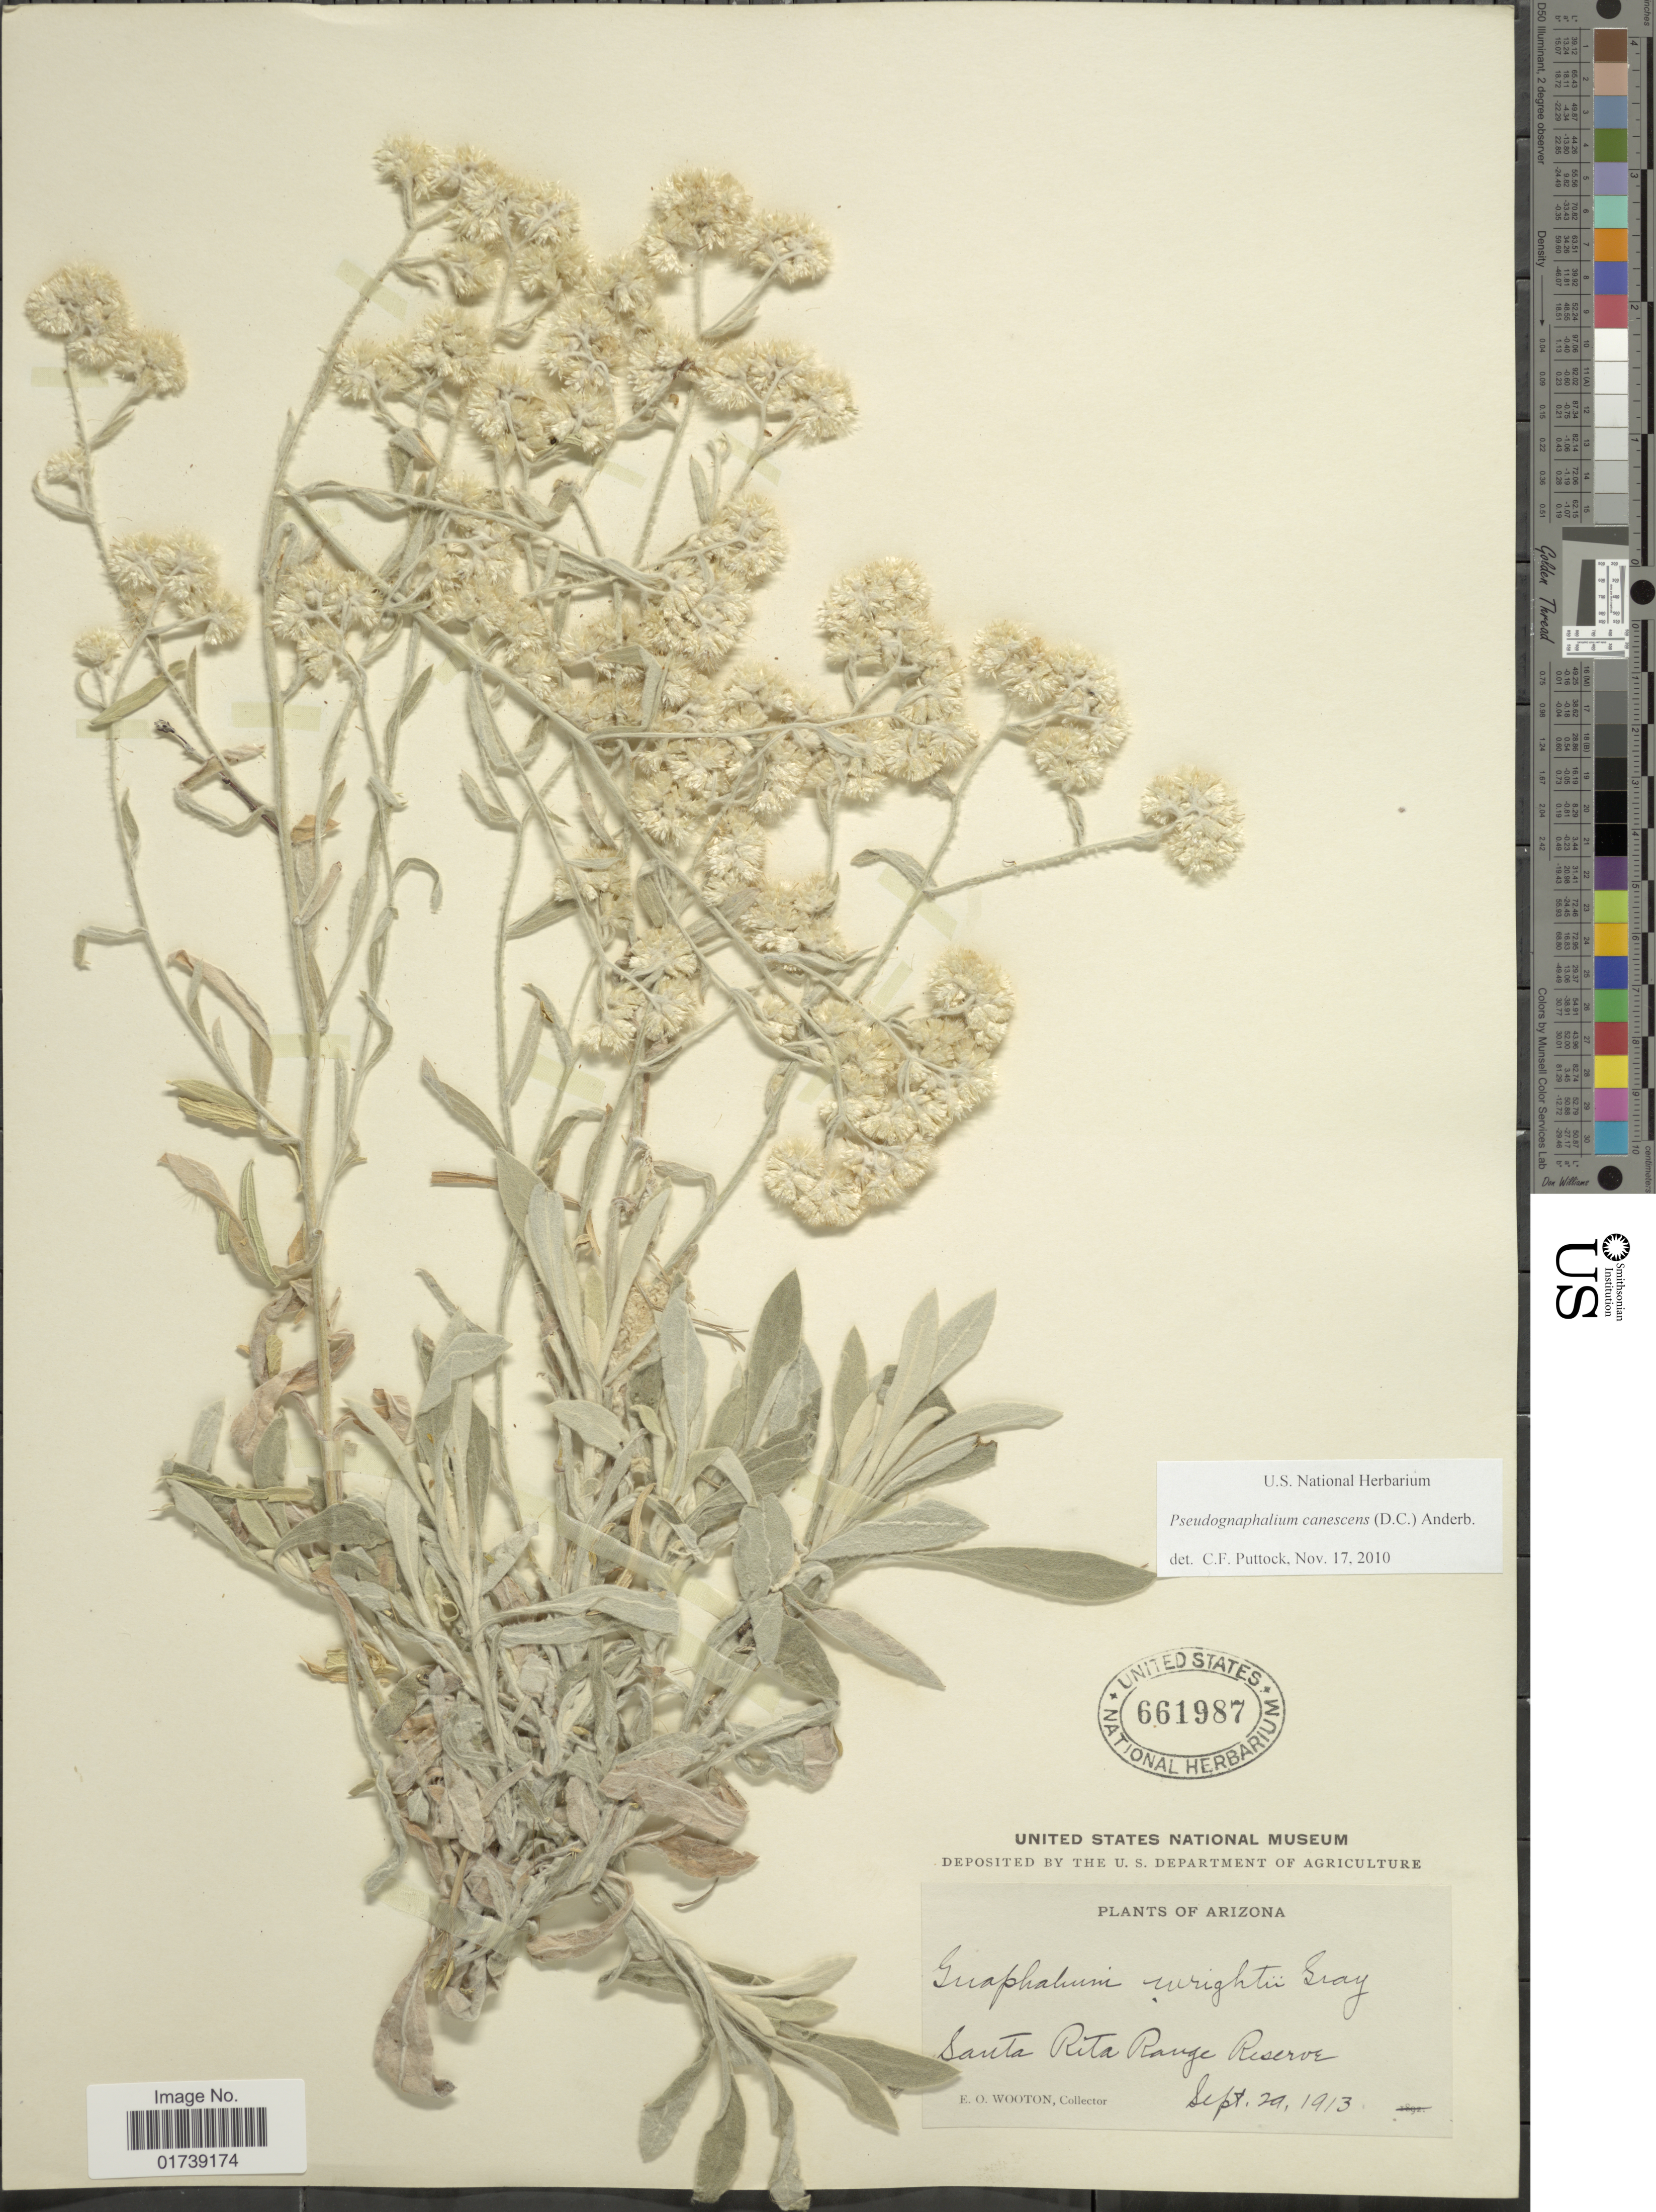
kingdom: Plantae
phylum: Tracheophyta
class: Magnoliopsida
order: Asterales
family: Asteraceae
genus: Pseudognaphalium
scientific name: Pseudognaphalium canescens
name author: (DC.) Anderb.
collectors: E. O. Wooton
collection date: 1913-09-29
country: United States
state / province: Arizona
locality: Santa Rita Range Reserve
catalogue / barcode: US 661987